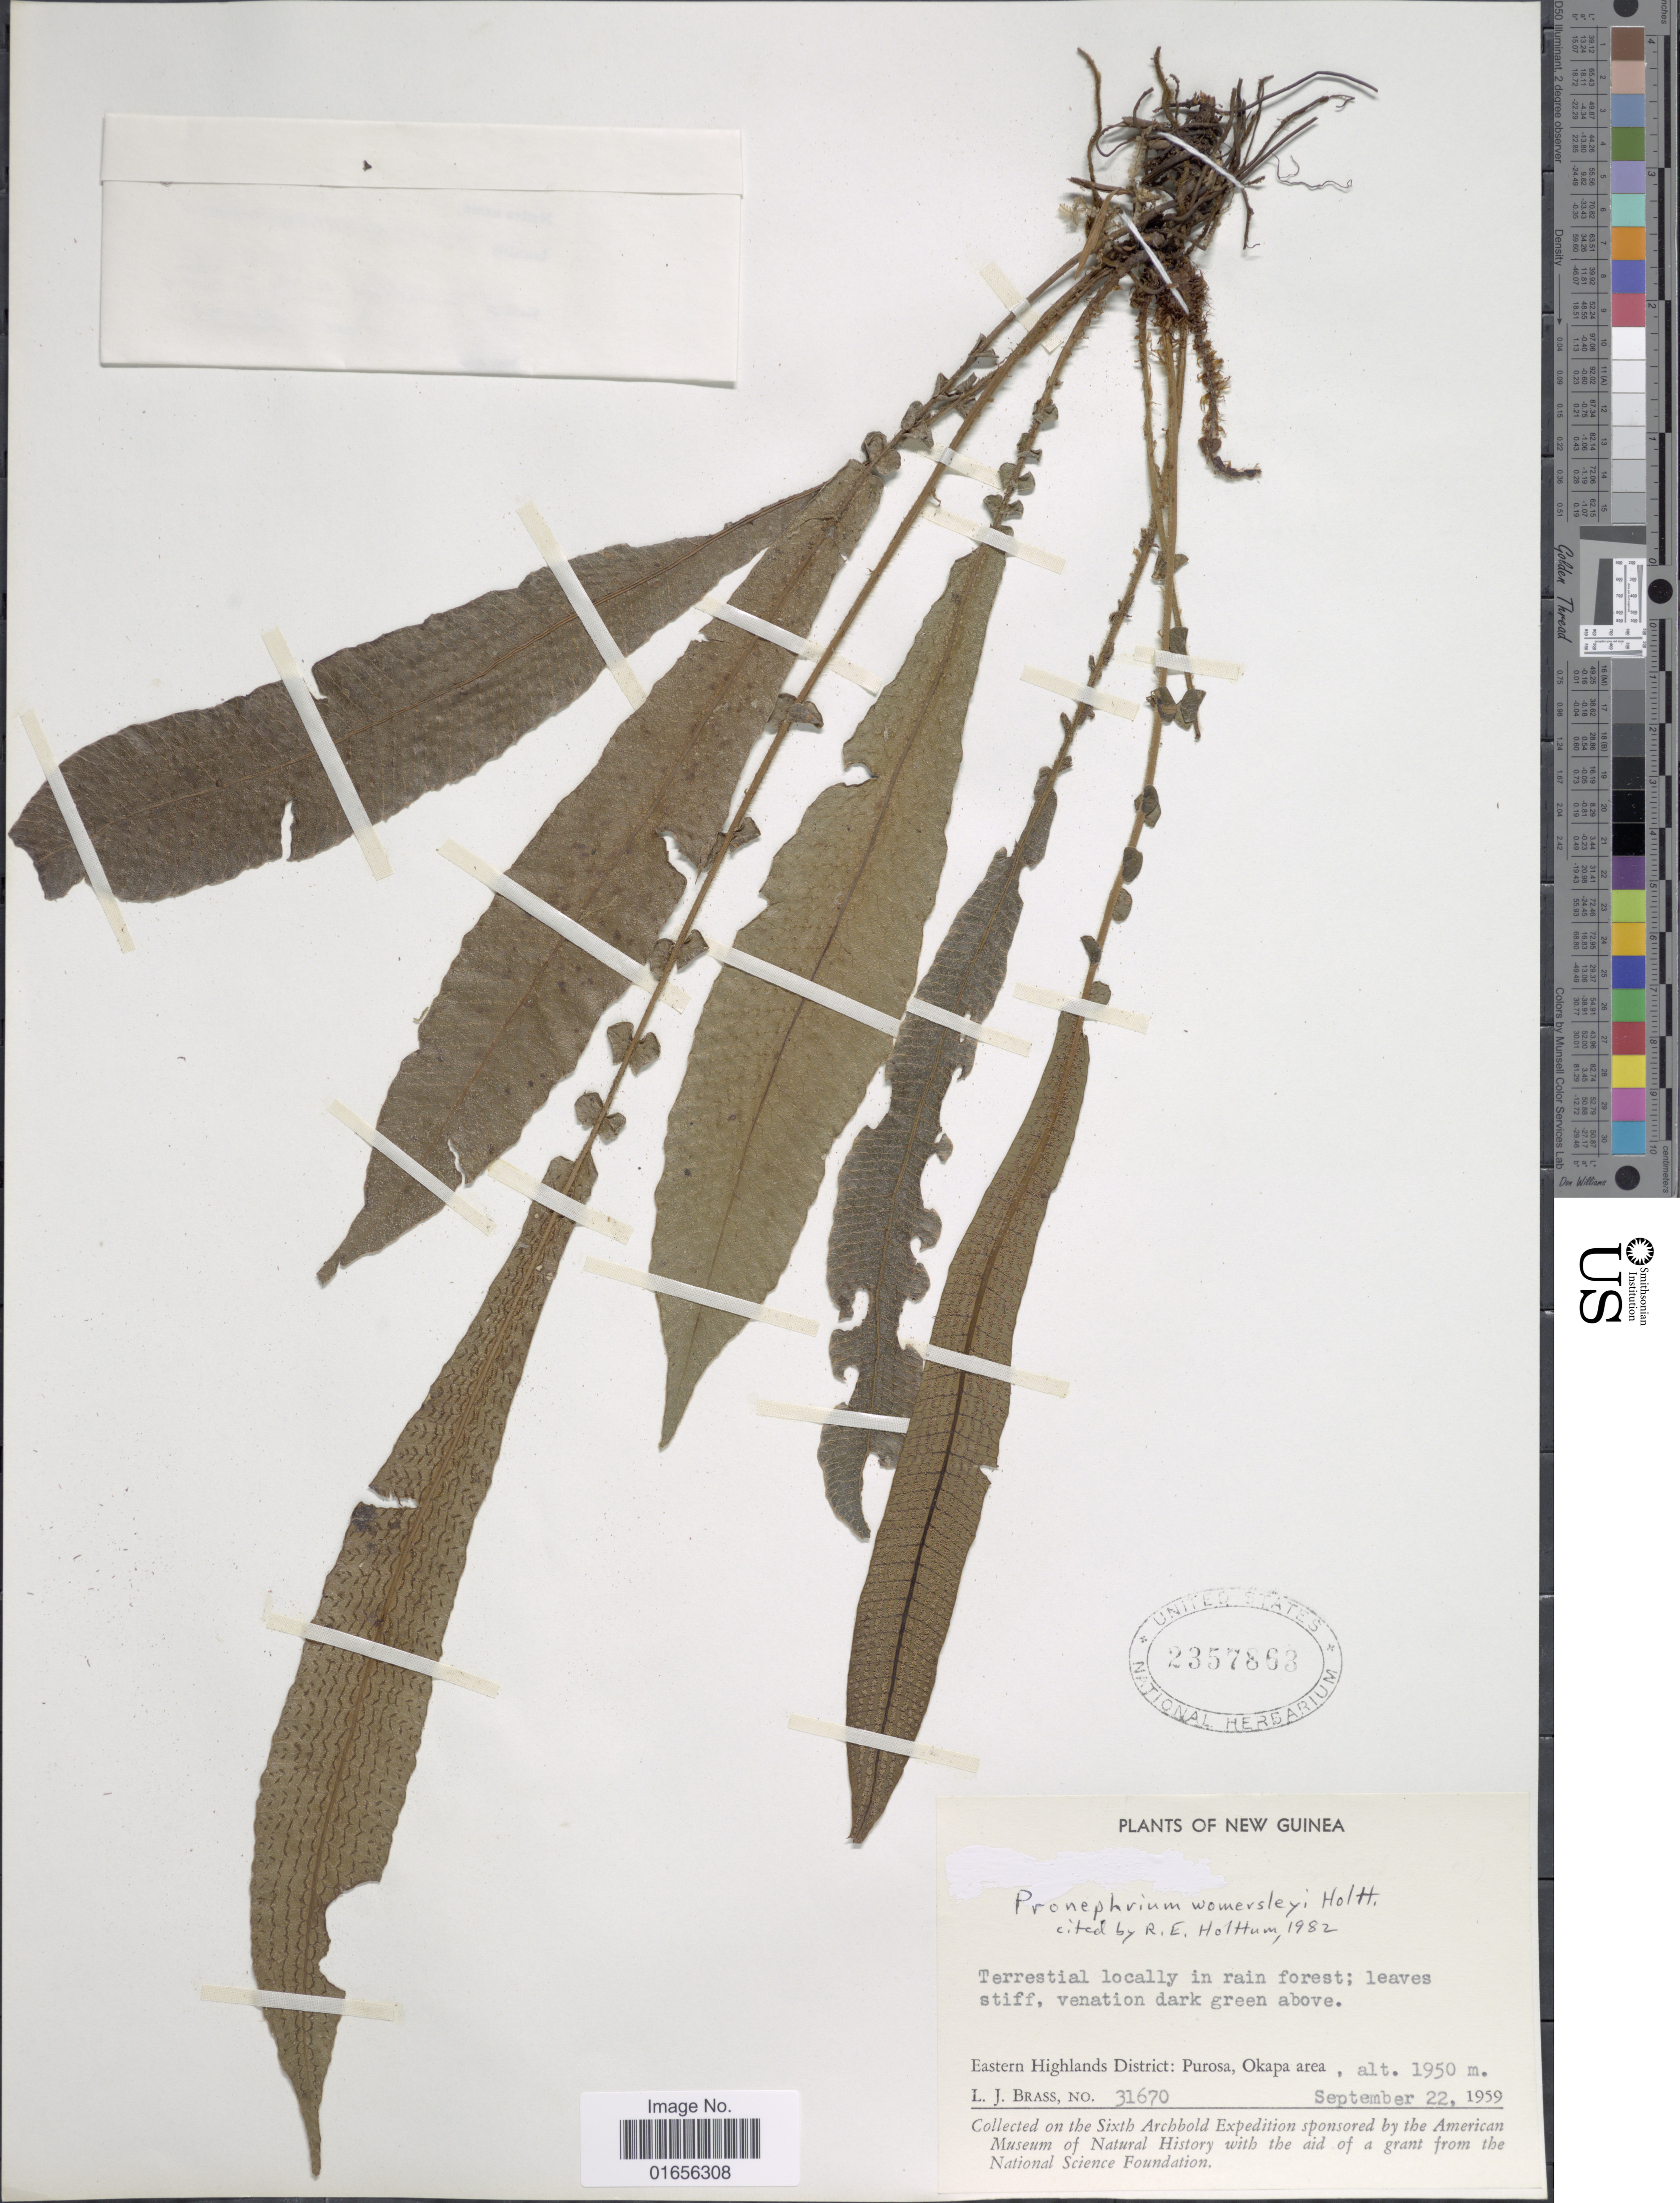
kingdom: Plantae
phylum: Tracheophyta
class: Polypodiopsida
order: Polypodiales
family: Thelypteridaceae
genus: Pronephrium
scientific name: Pronephrium womersleyi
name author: Holttum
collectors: L. J. Brass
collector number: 31670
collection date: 1959-09-22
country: Papua New Guinea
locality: New Guinea, Eastern Highlands District: Purosa, Okapa area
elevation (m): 1950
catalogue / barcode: US 2357863